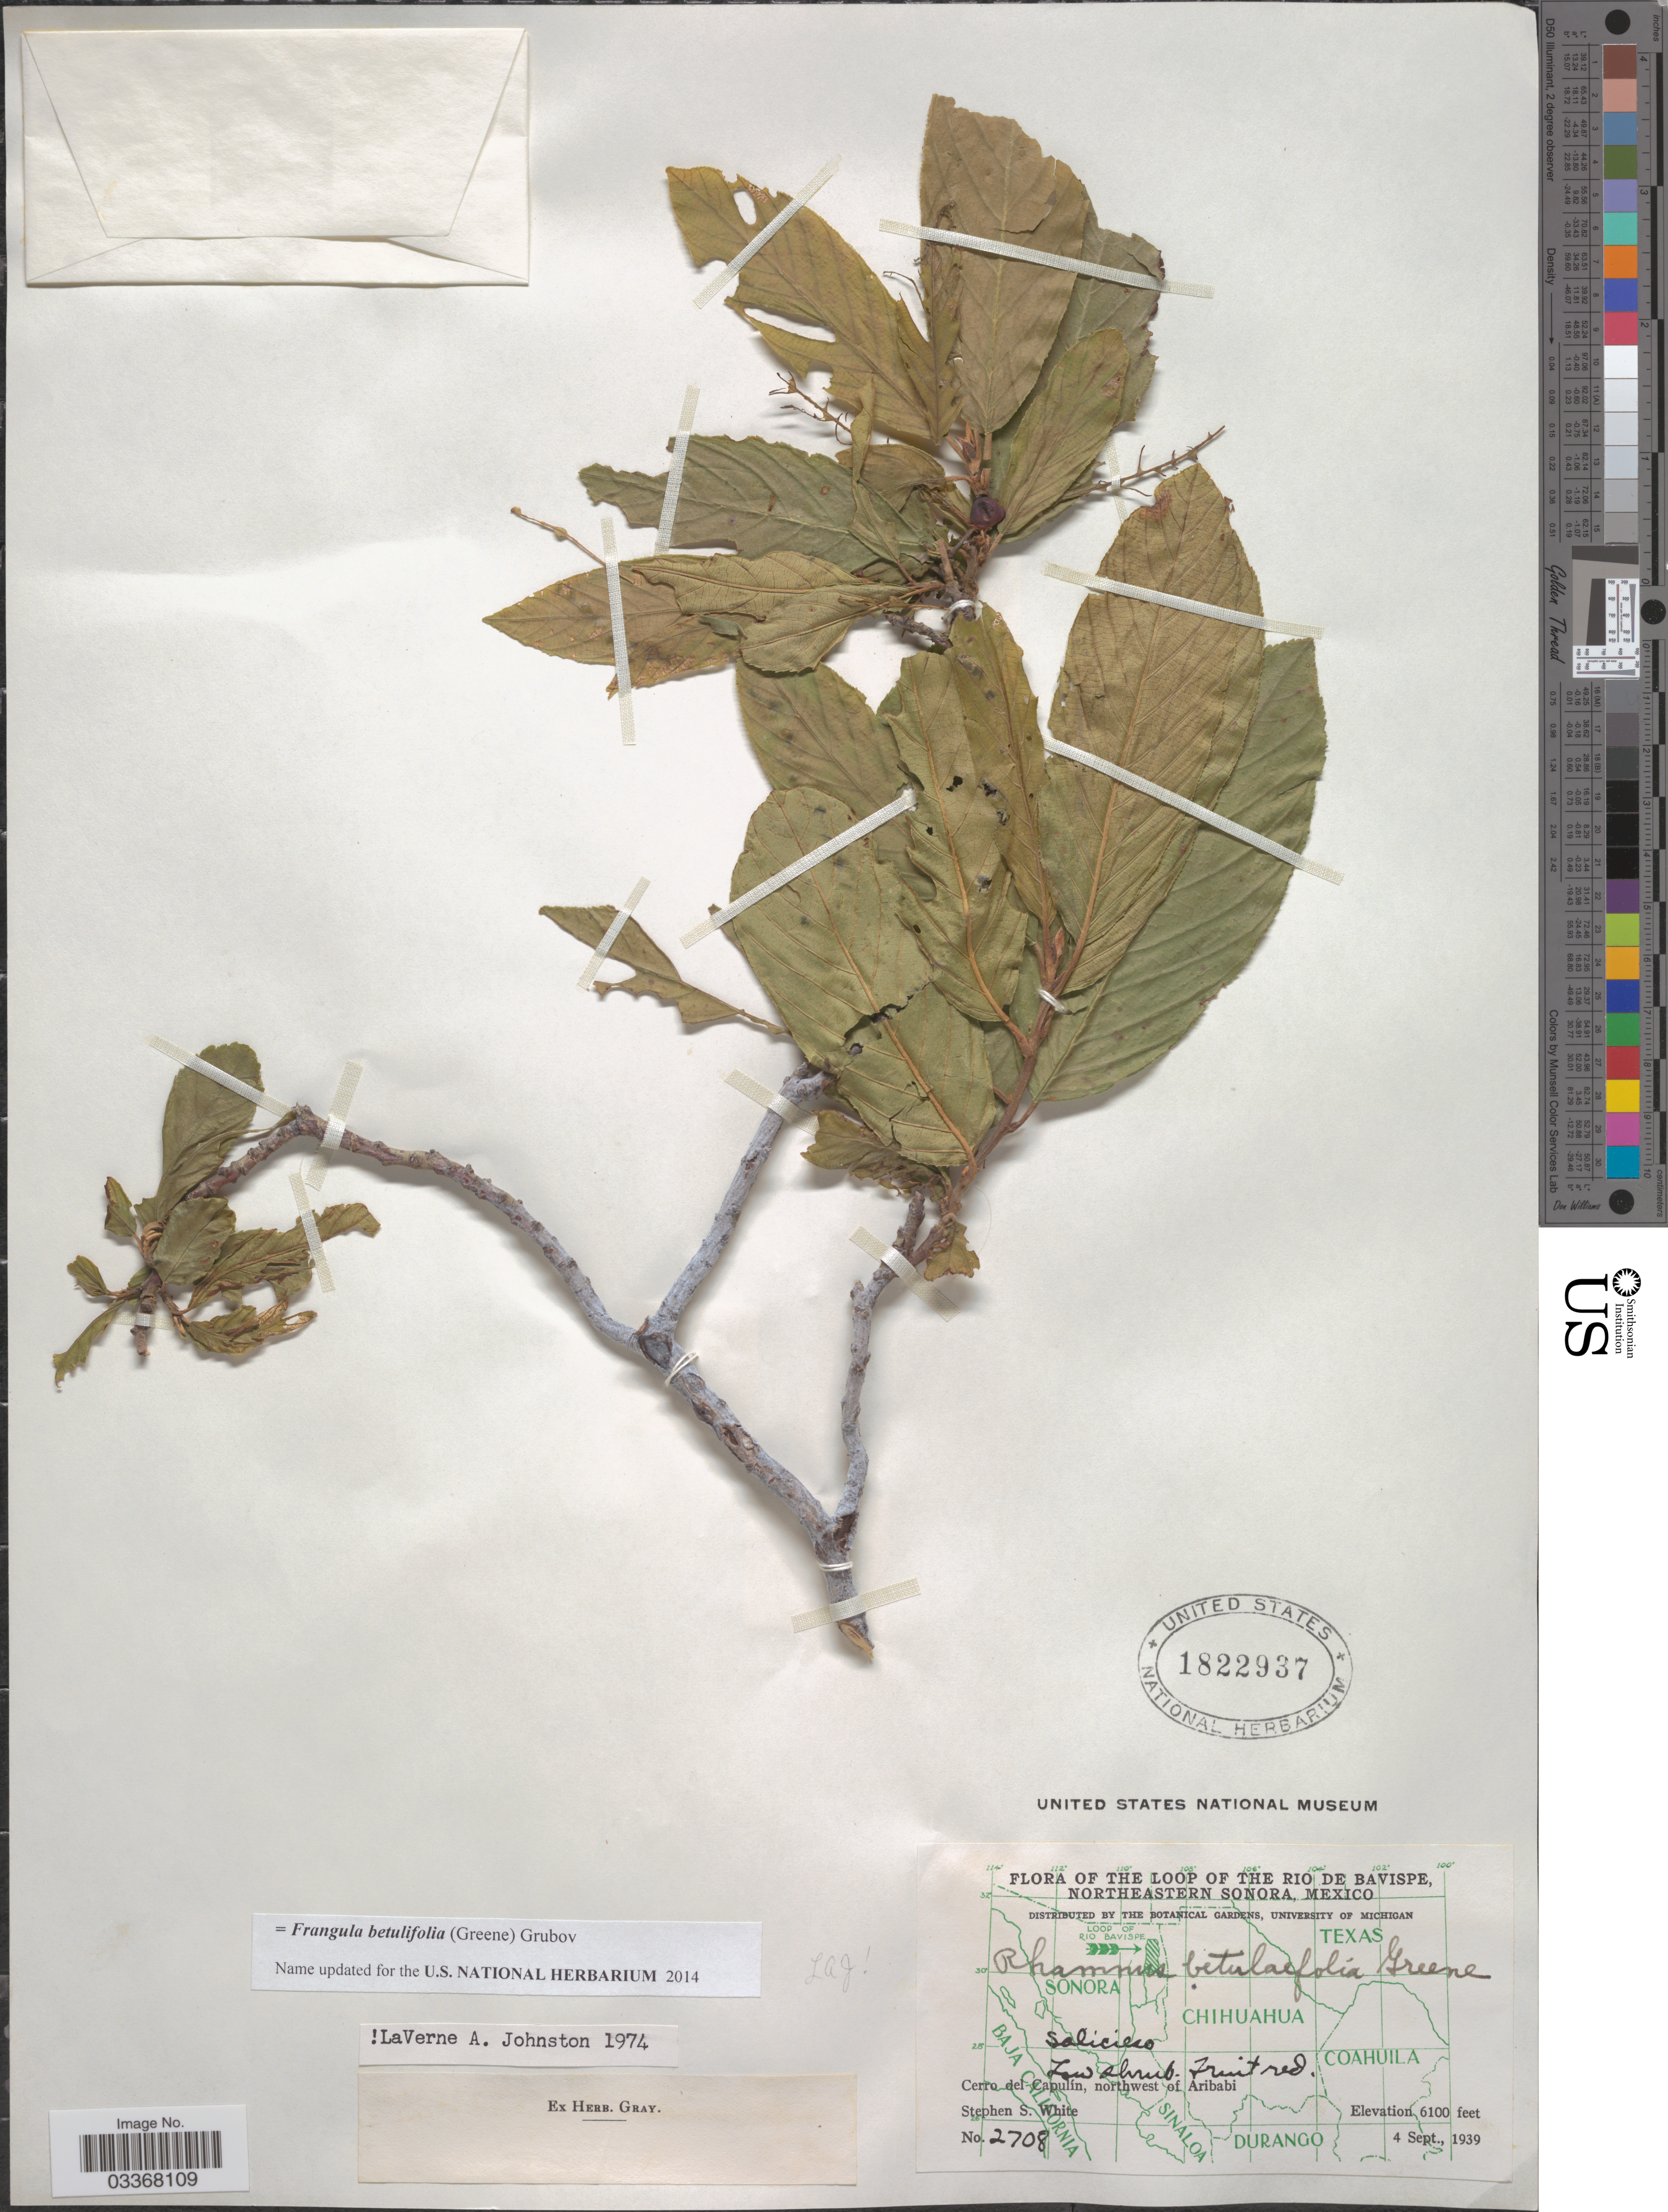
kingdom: Plantae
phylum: Tracheophyta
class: Magnoliopsida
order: Rosales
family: Rhamnaceae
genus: Frangula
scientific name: Frangula betulifolia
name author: (Greene) Grubov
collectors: S. S. White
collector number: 2708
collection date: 1939-09-04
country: Mexico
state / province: Sonora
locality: The Loop of the Rio de Bavispe, Northeastern Sonora, Cerro del Capulín, northwest of Aribabi.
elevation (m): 1859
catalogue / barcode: US 1822937